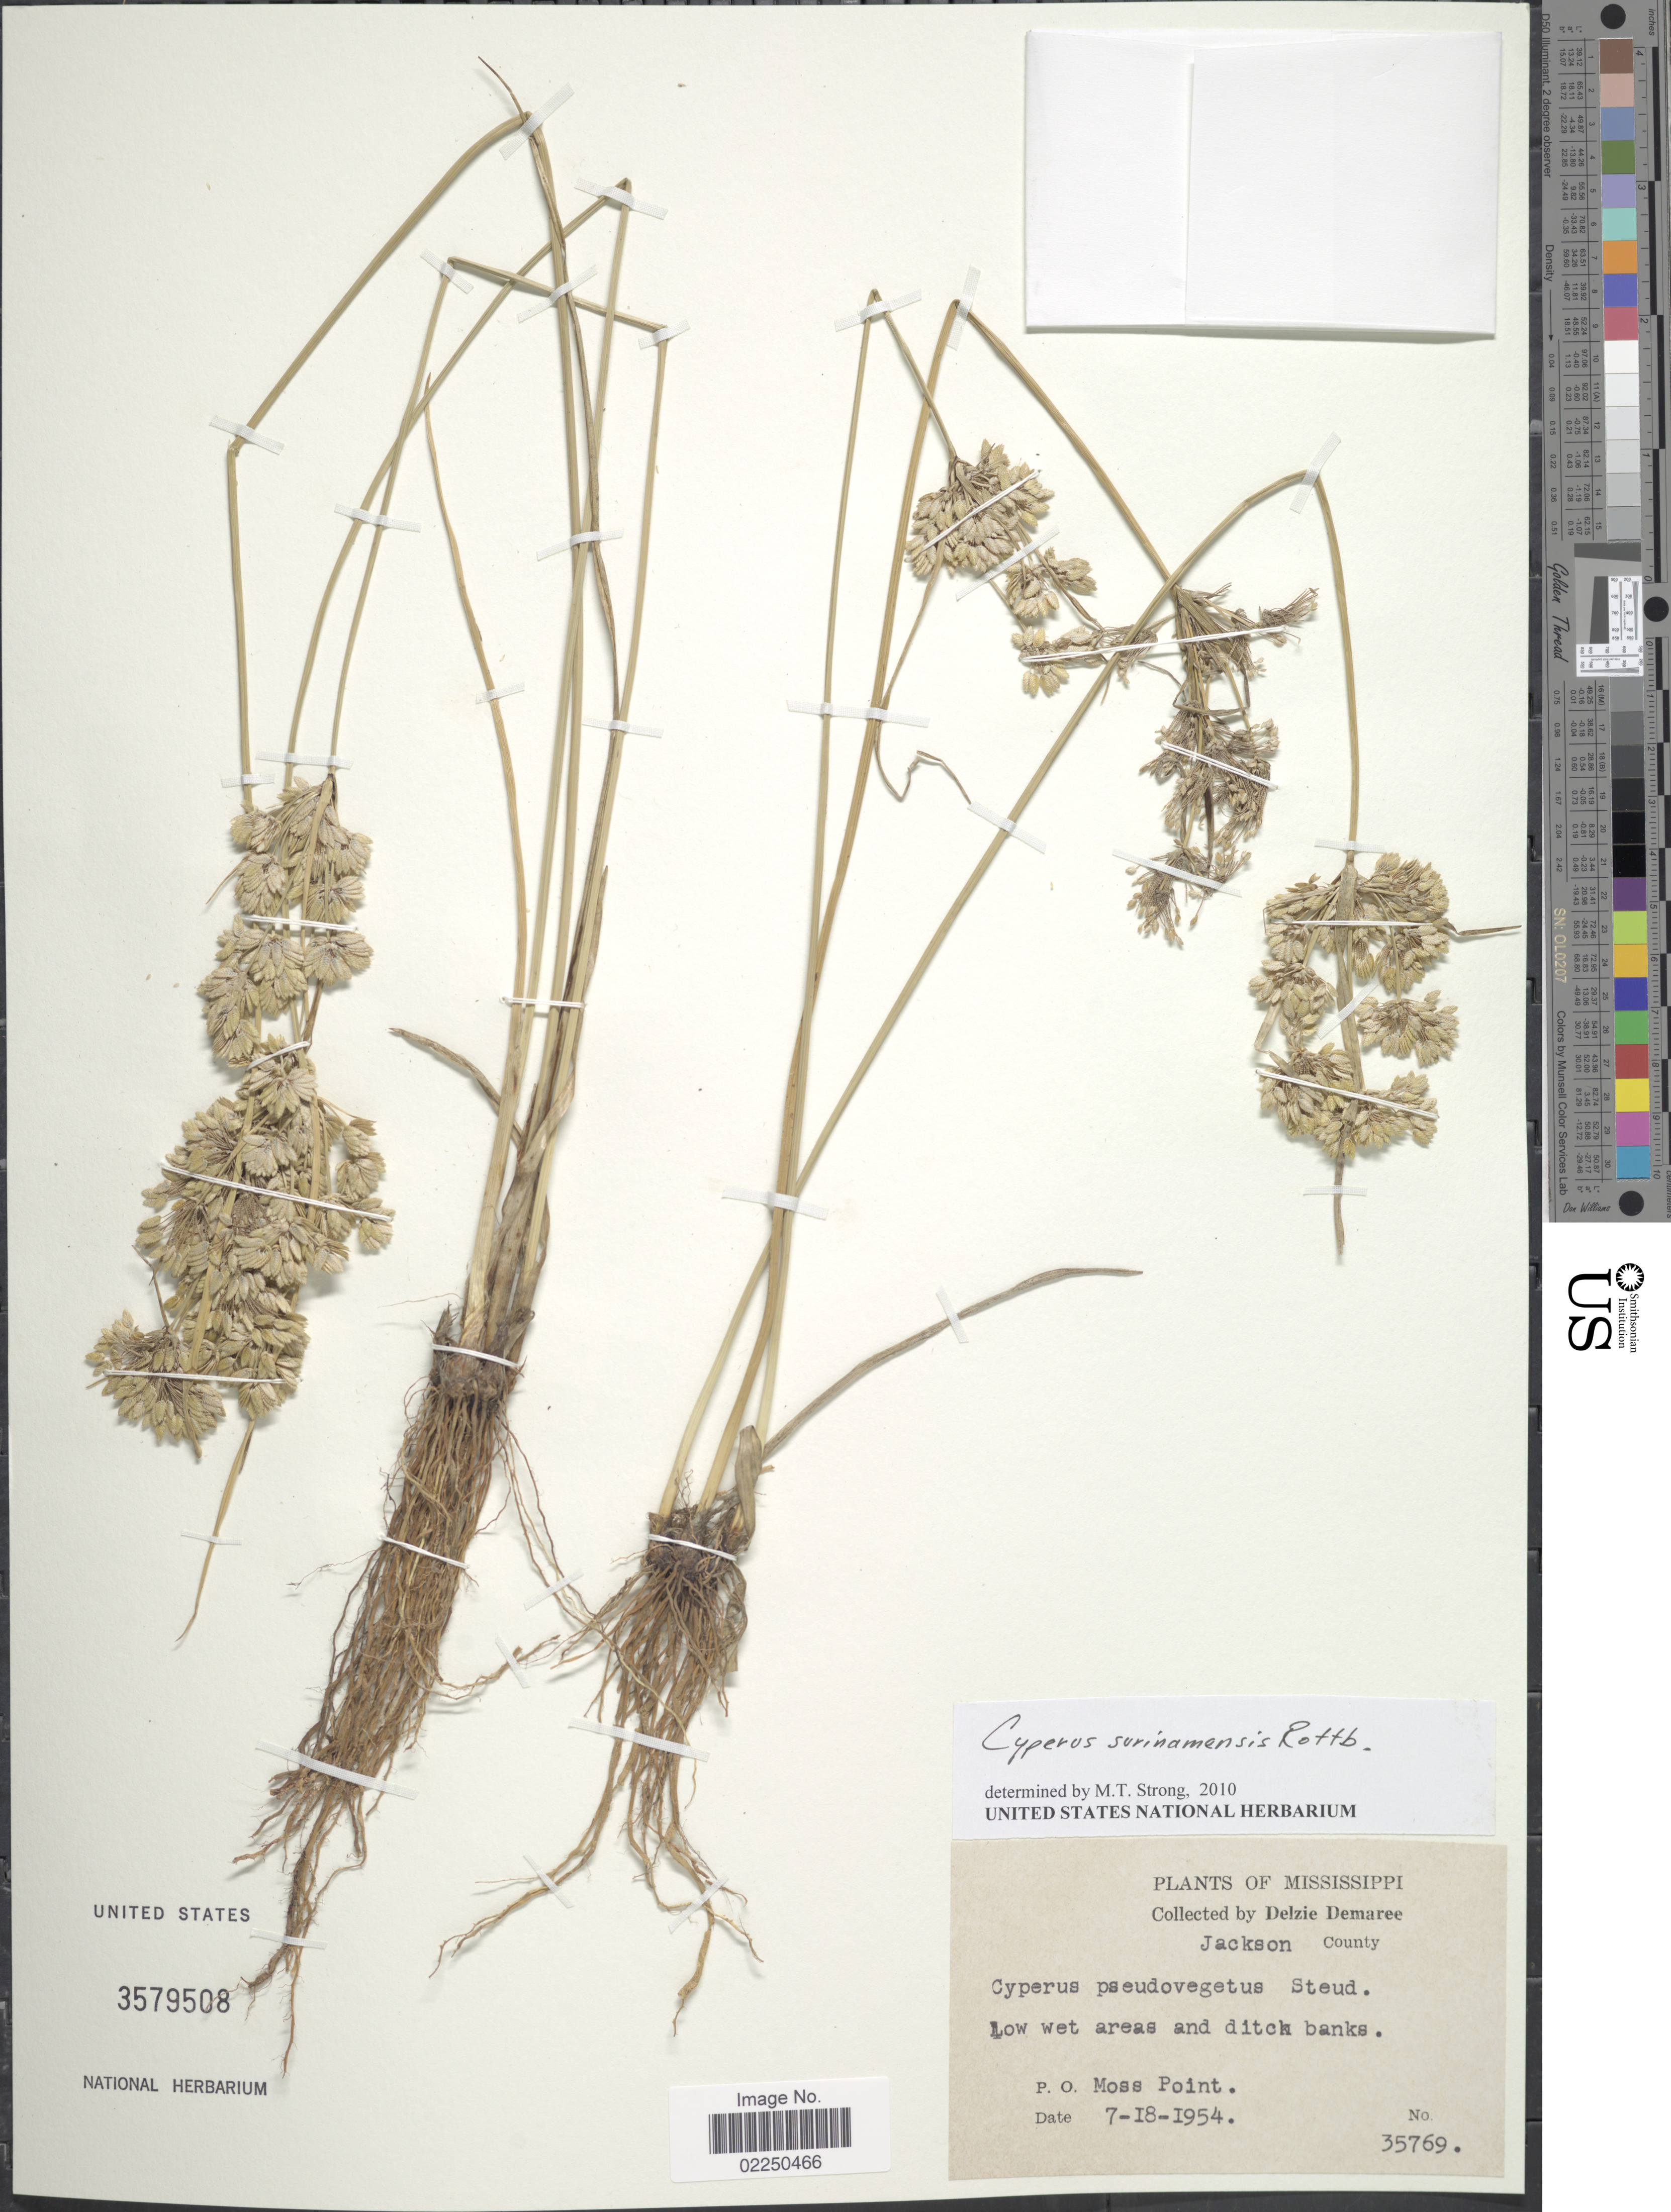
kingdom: Plantae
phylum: Tracheophyta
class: Liliopsida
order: Poales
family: Cyperaceae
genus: Cyperus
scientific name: Cyperus surinamensis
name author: Rottb.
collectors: D. Demaree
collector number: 35769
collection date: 1954-07-18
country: United States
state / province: Mississippi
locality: Jackson County. Low wet areas and ditch banks. P.O. Moss Point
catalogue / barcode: US 3579508